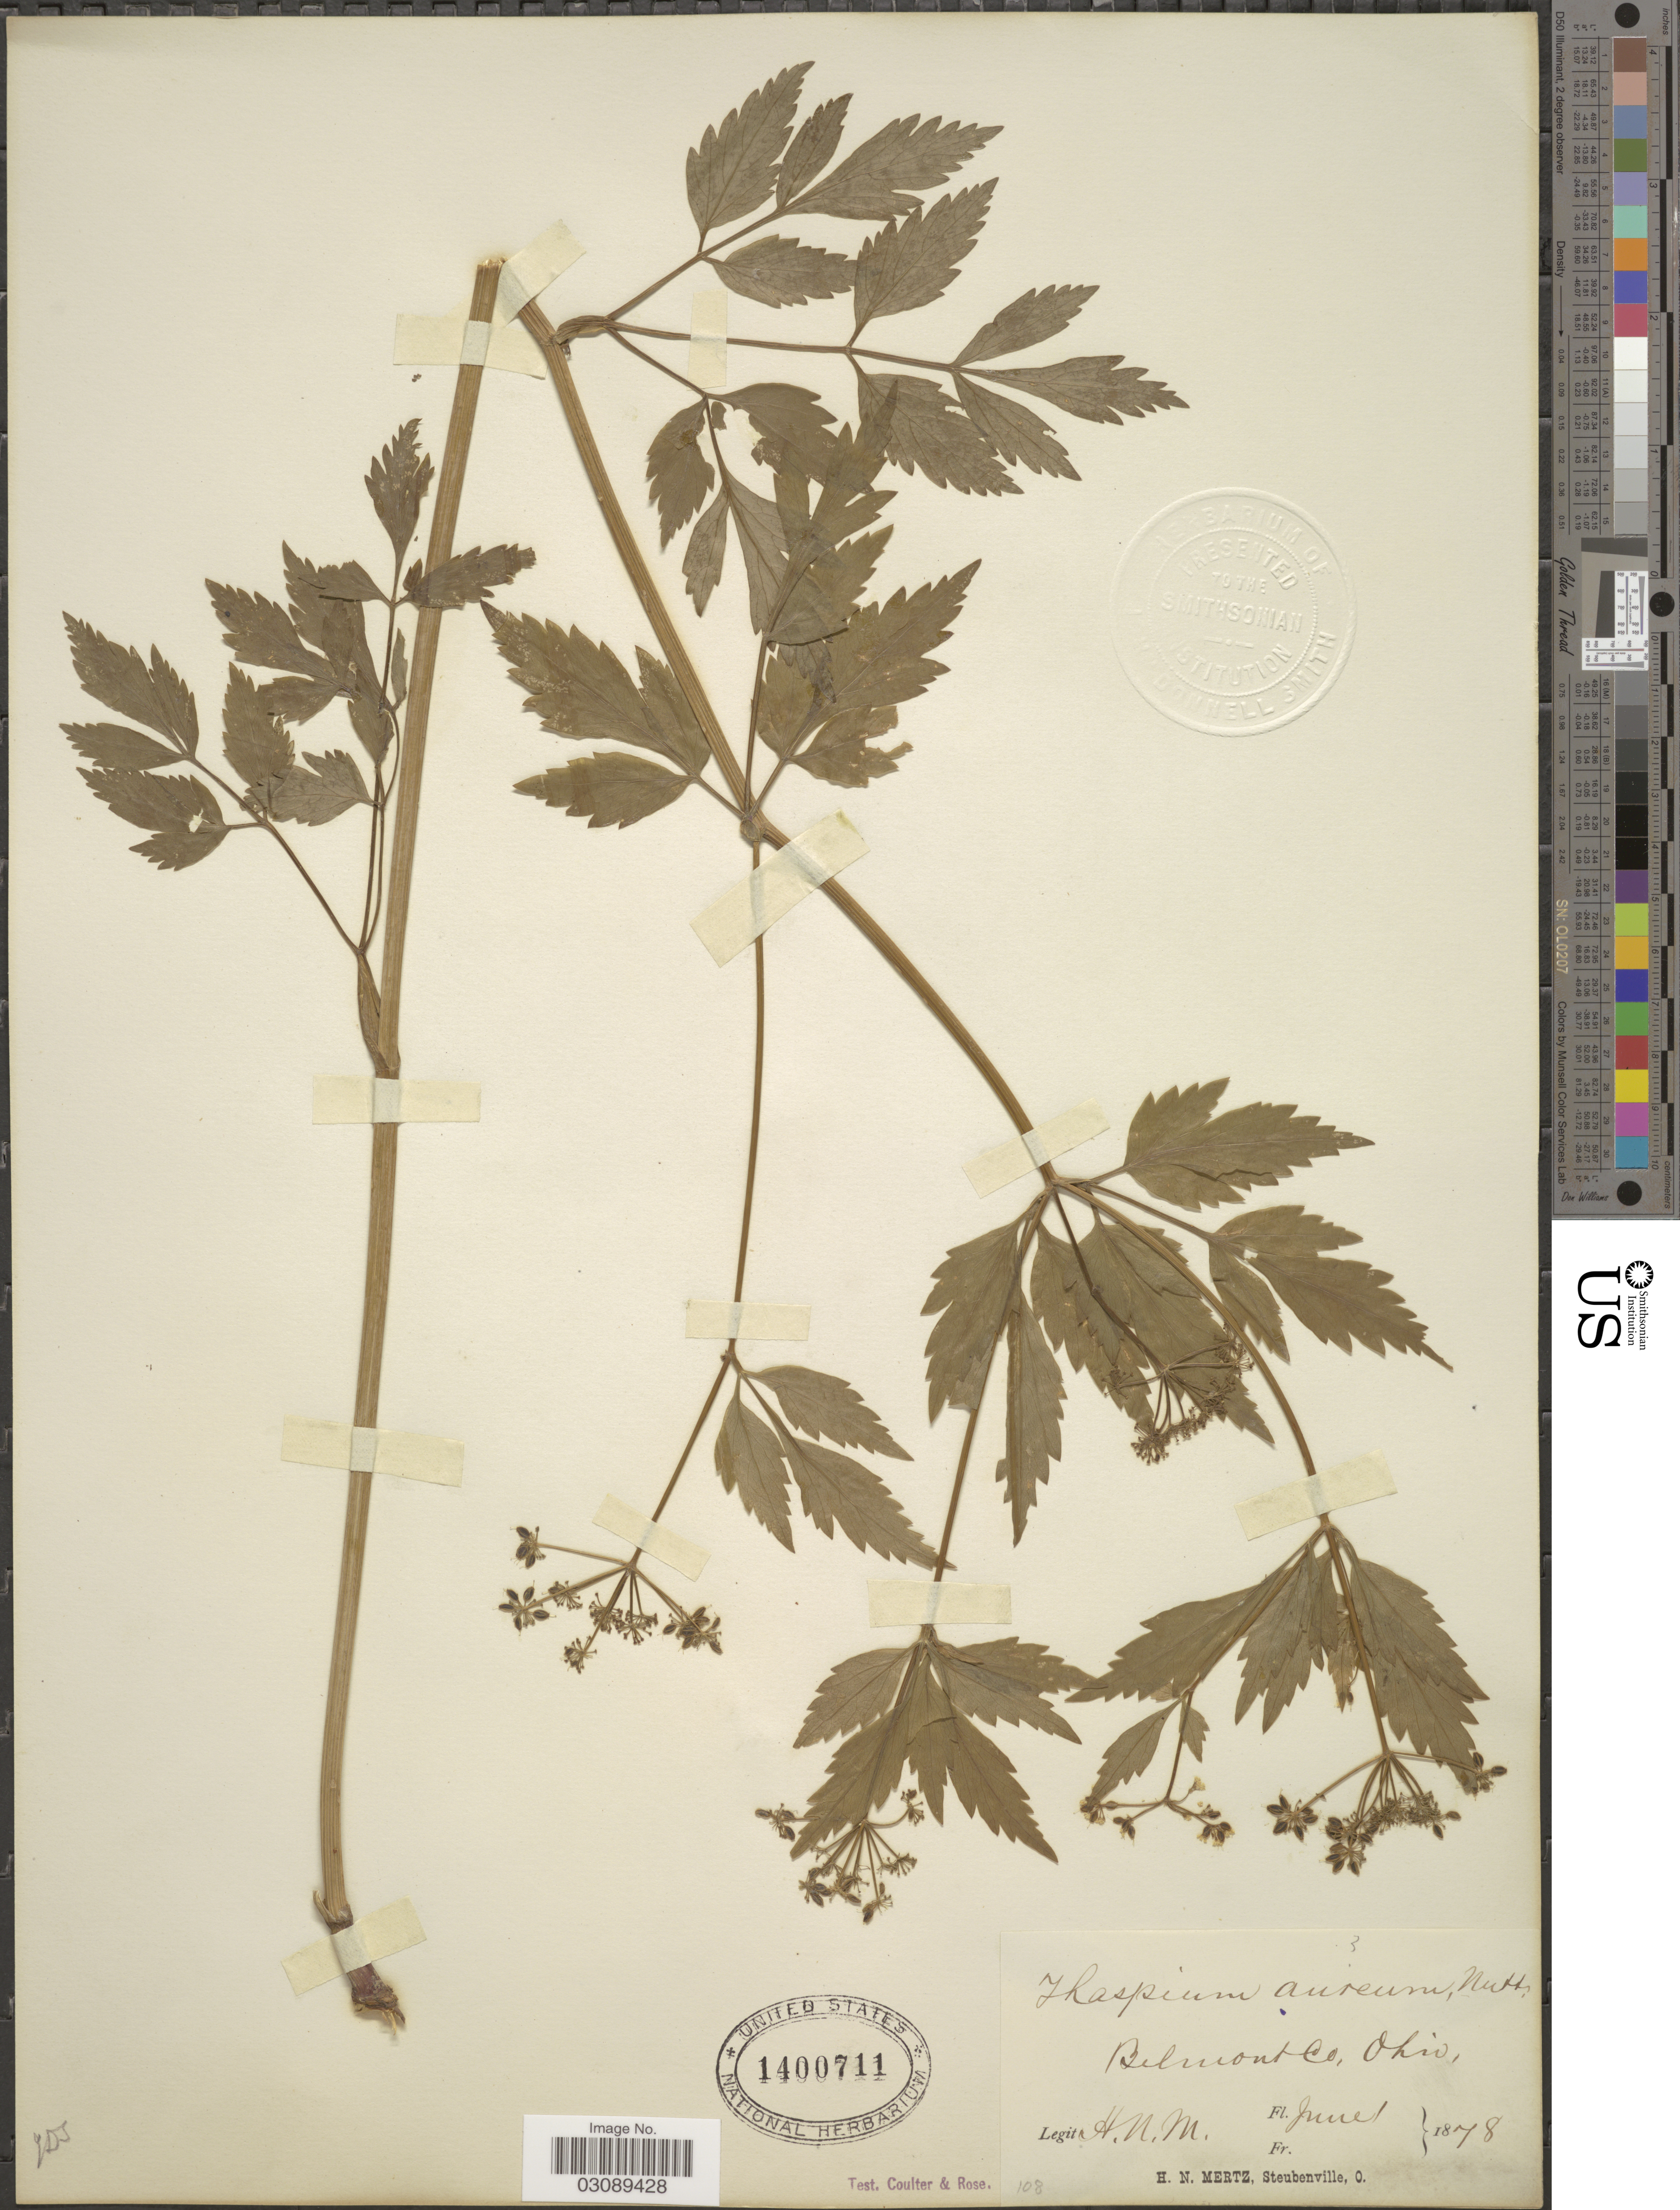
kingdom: Plantae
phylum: Tracheophyta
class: Magnoliopsida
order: Apiales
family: Apiaceae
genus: Thaspium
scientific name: Thaspium aureum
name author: (L.) Nutt.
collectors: H. Mertz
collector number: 108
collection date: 1878-06-01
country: United States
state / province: Ohio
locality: Belmont Co.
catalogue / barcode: US 1400711